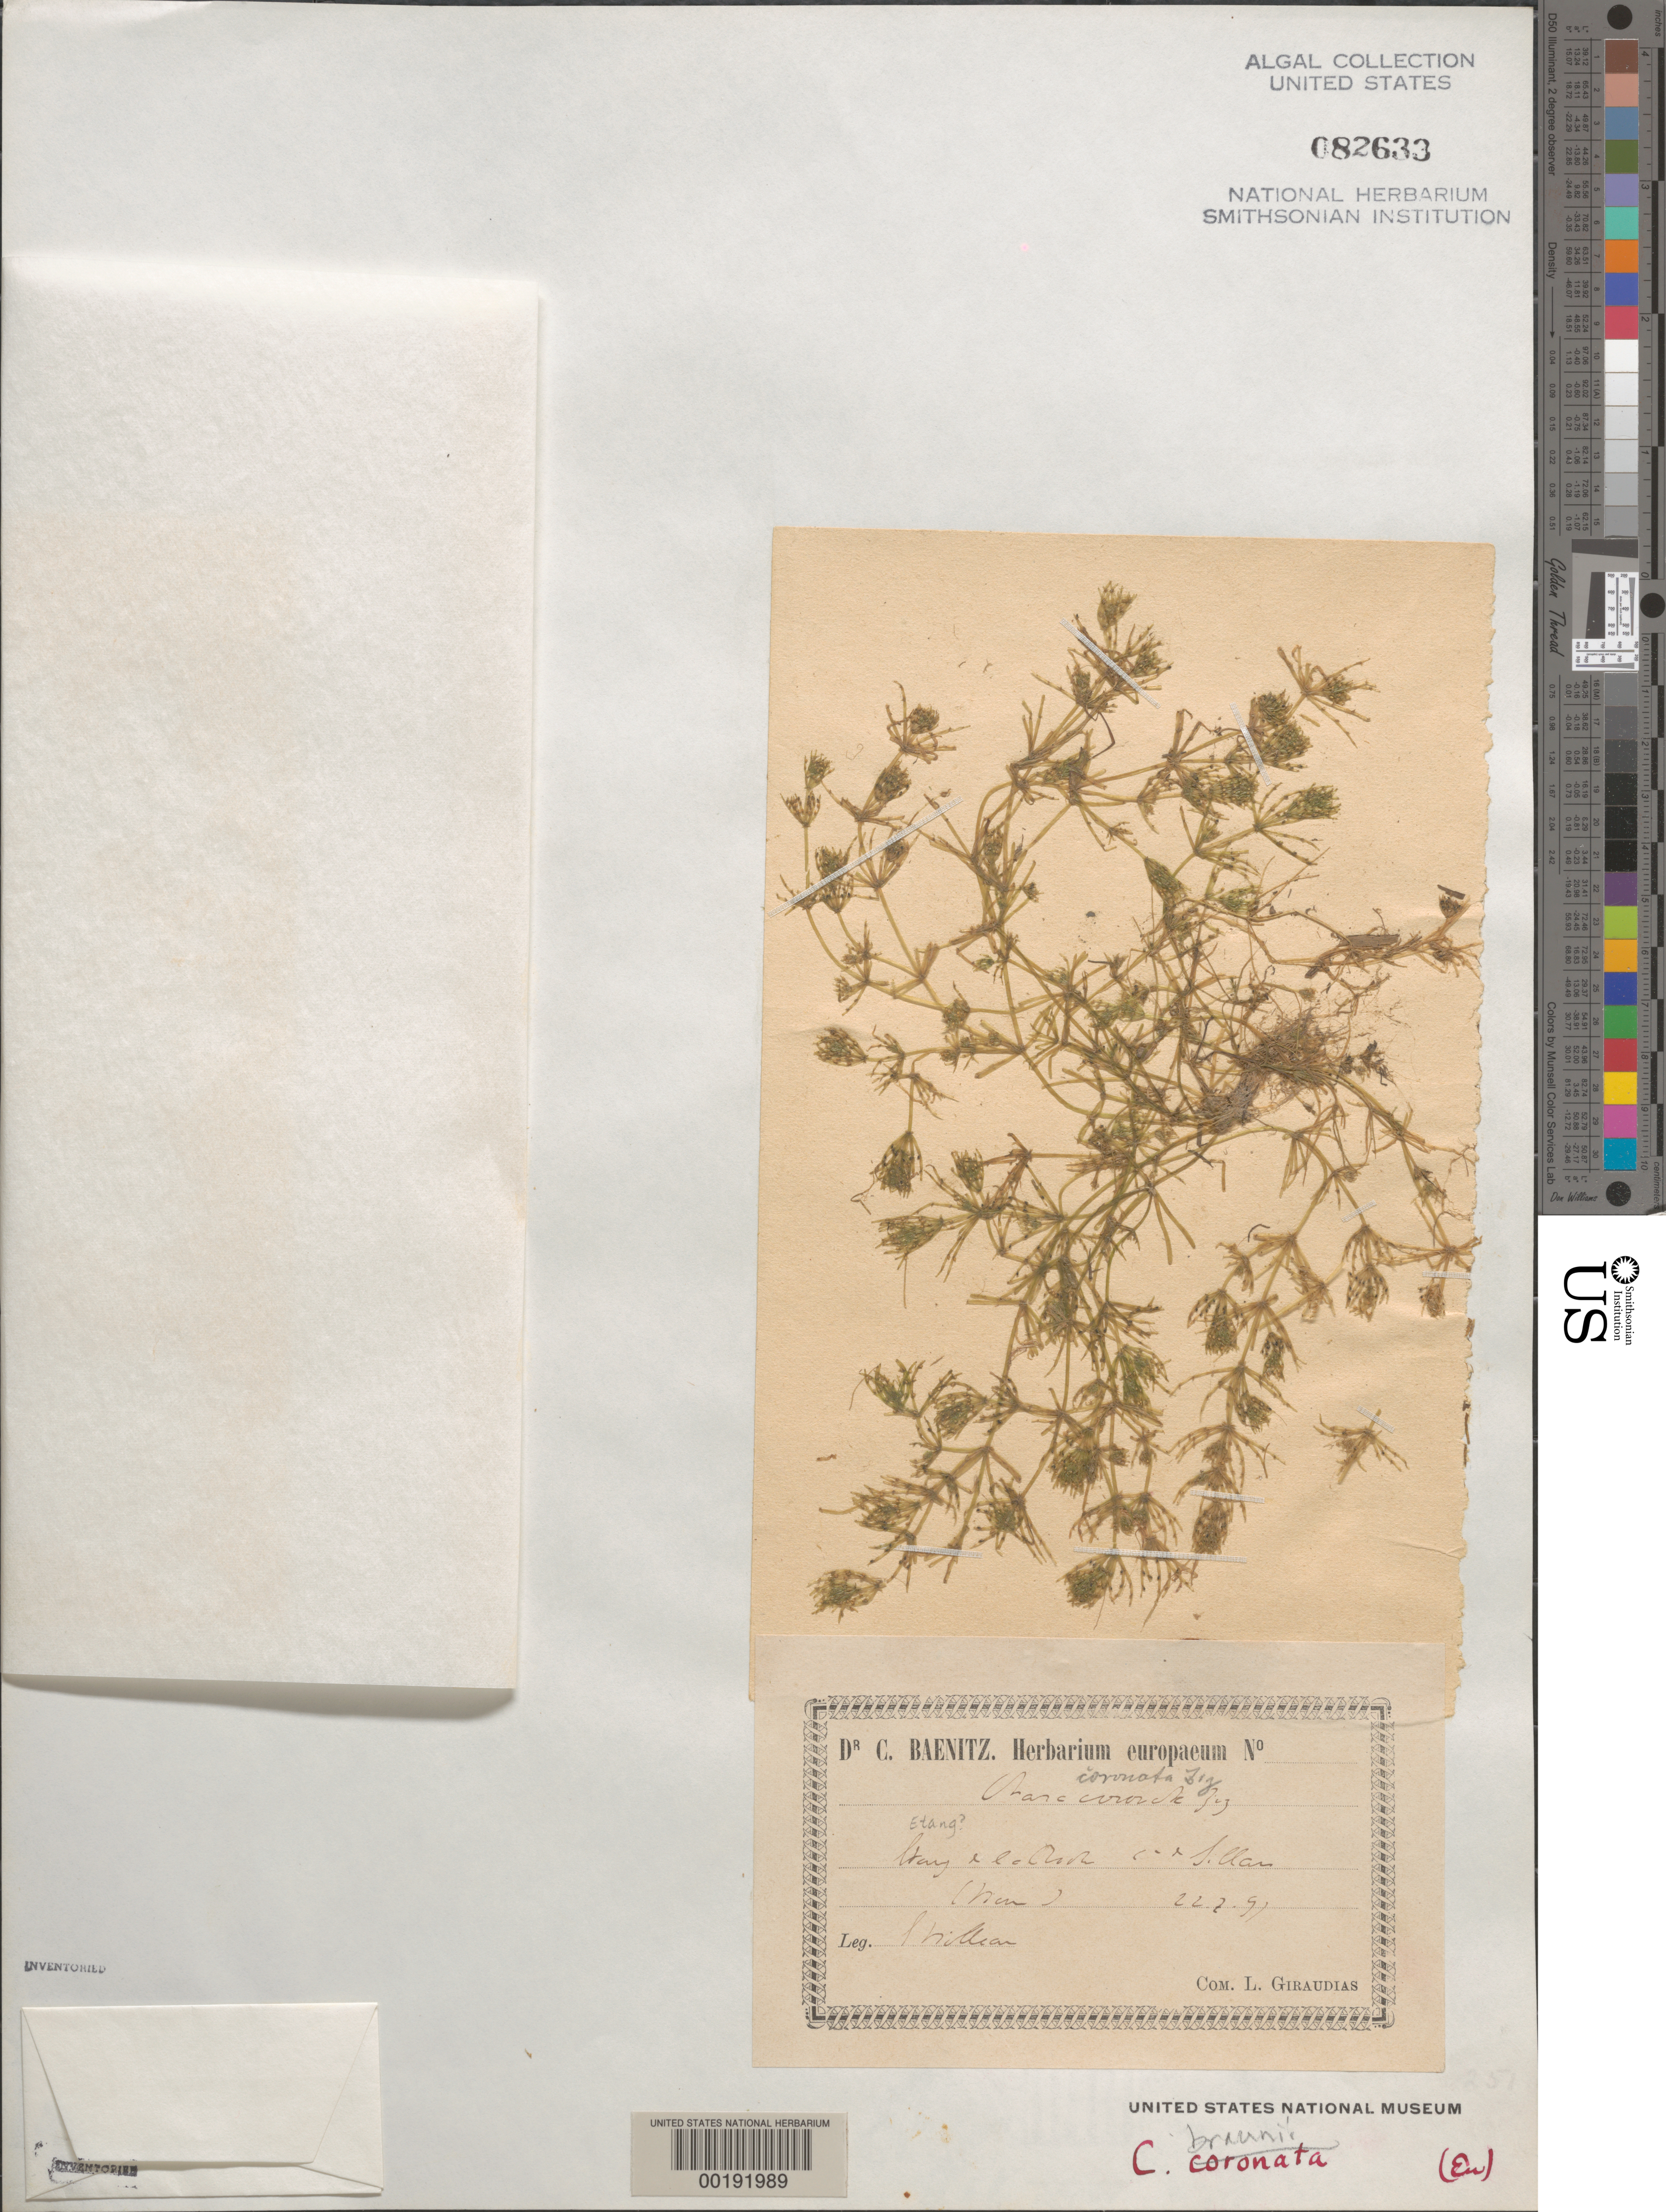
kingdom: Plantae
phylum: Charophyta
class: Charophyceae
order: Charales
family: Characeae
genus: Chara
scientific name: Chara braunii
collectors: S. Hilleau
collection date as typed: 22 Jul 1891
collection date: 1891-07-22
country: France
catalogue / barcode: US 82633